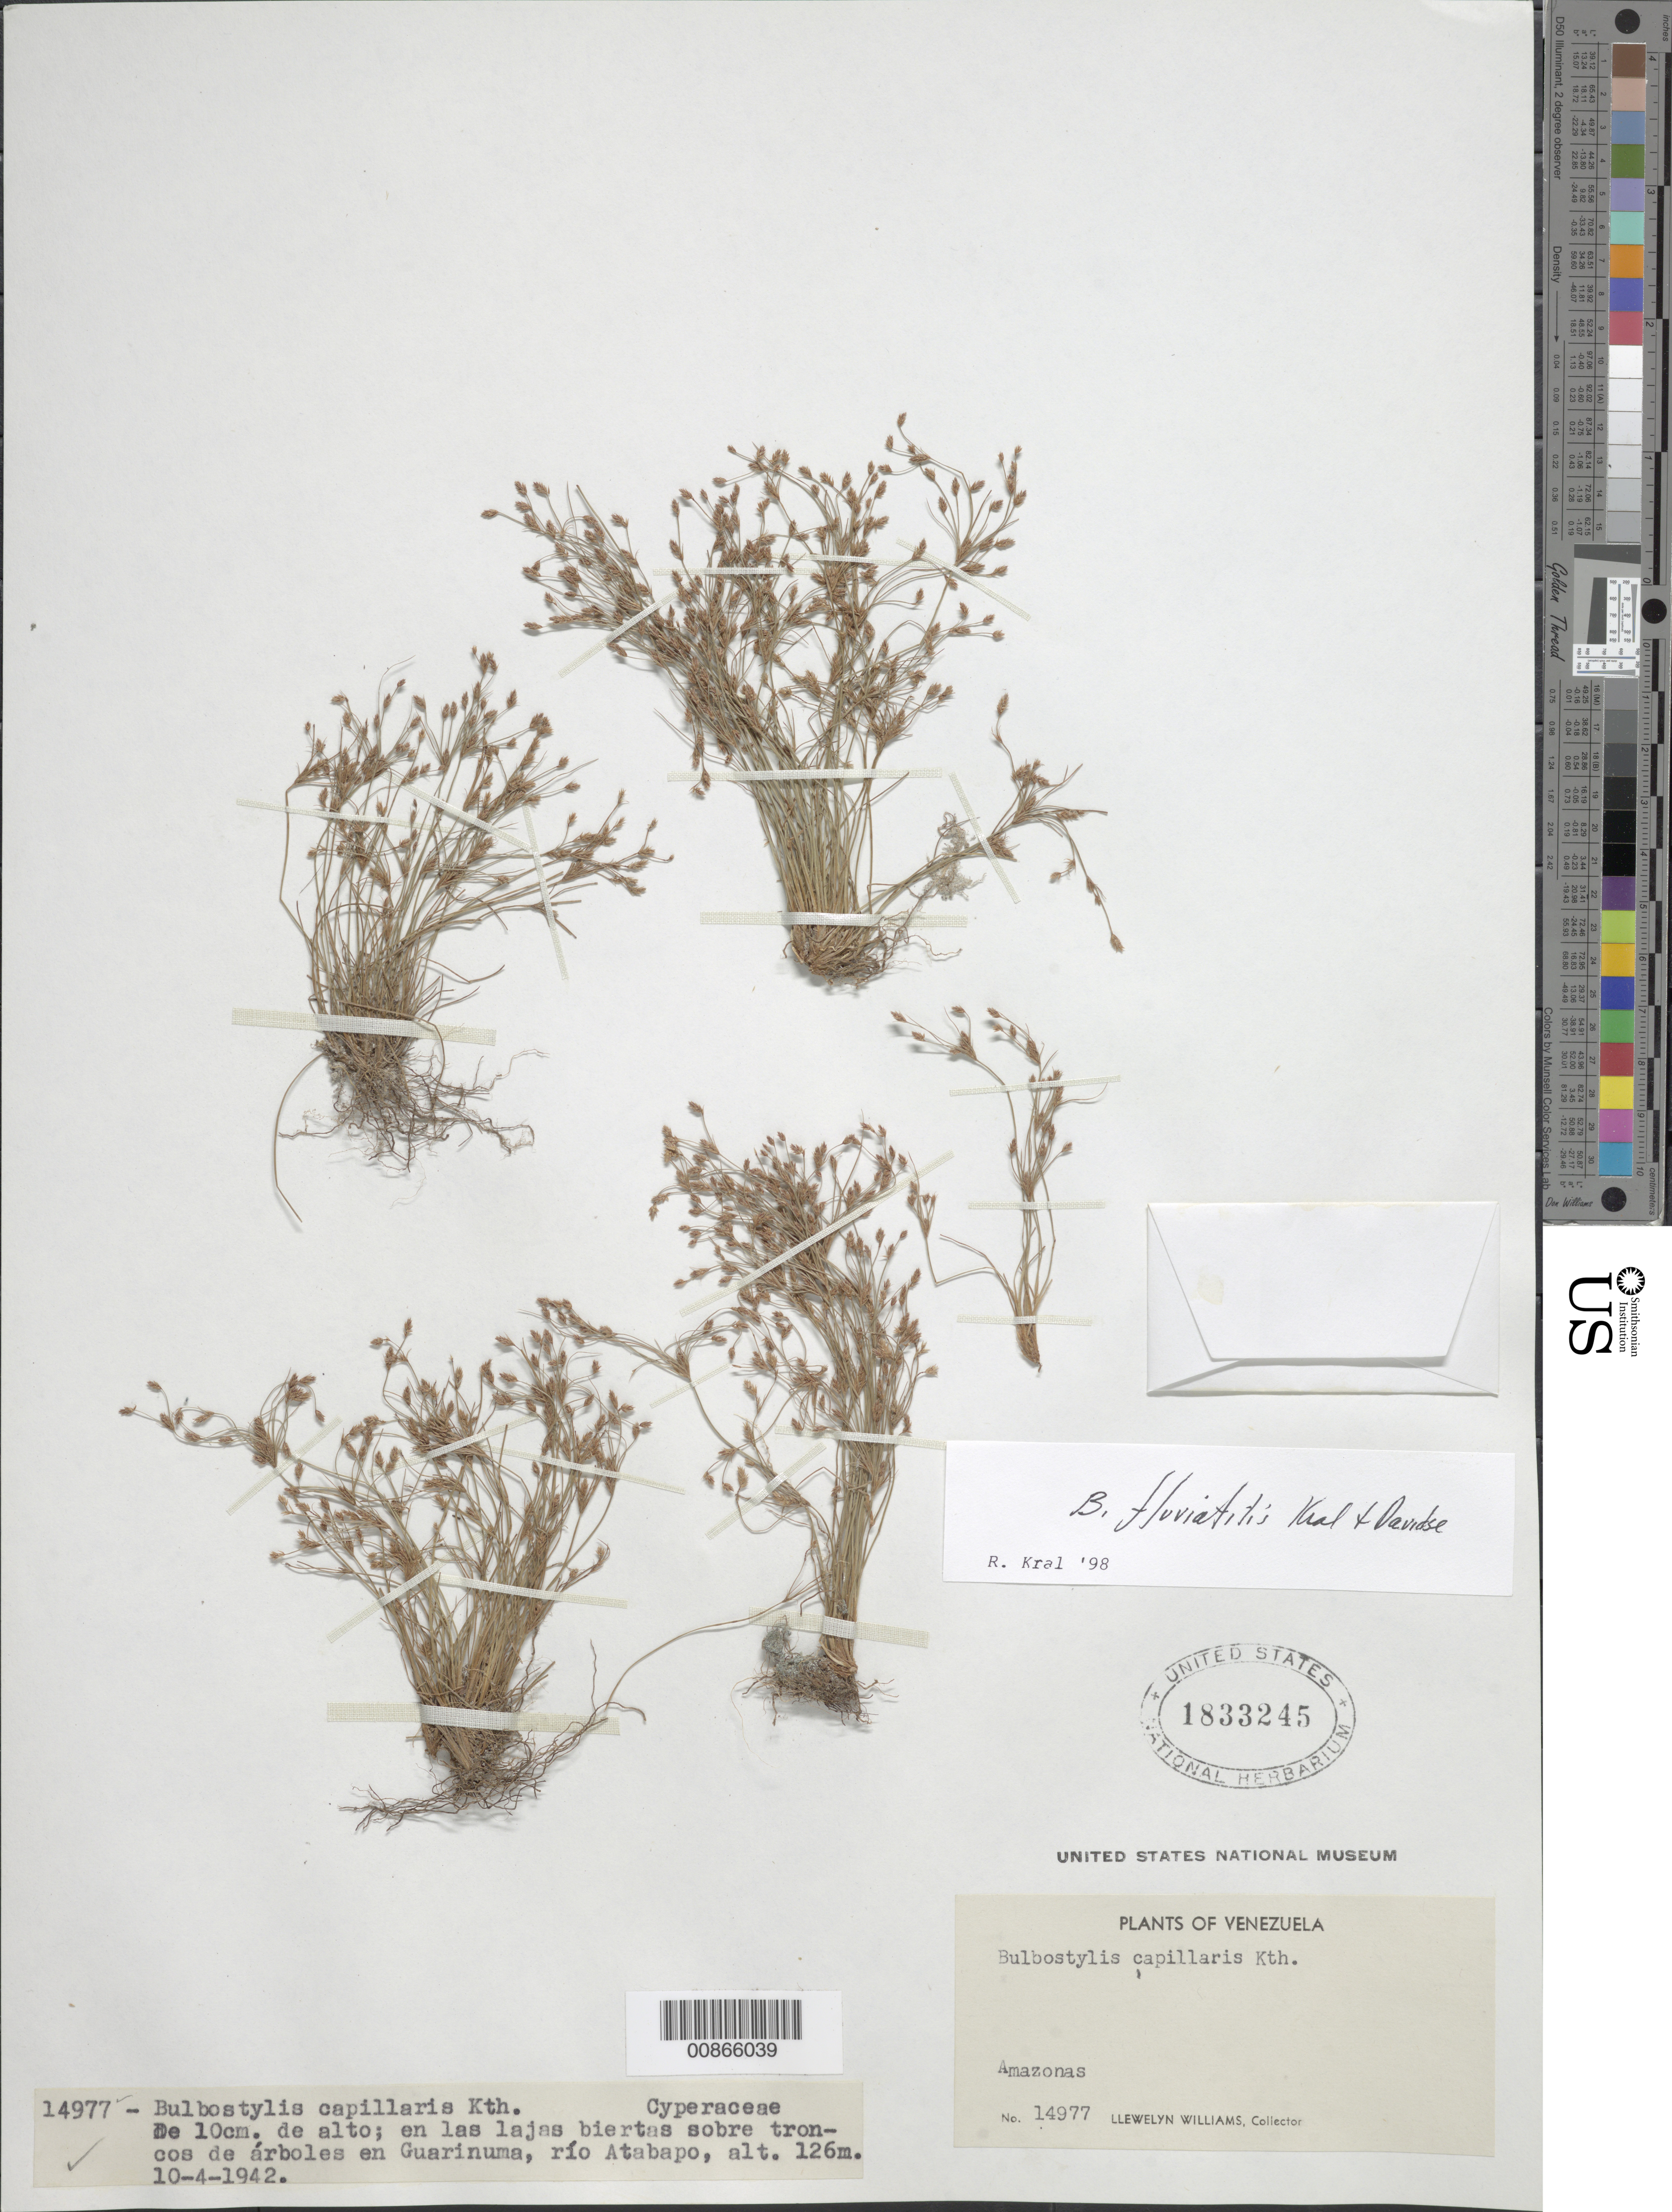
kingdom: Plantae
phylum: Tracheophyta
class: Liliopsida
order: Poales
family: Cyperaceae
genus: Bulbostylis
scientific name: Bulbostylis paraensis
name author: C.B. Clarke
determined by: Maciel-Silva, J. F.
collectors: Ll. Williams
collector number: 14977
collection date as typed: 10-Apr-42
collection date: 1942-04-10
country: Venezuela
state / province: Amazonas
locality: Guarinuma, Río Atabapo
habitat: Lajas abiertas sobre troncos de arboles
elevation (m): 126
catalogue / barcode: US 1833245